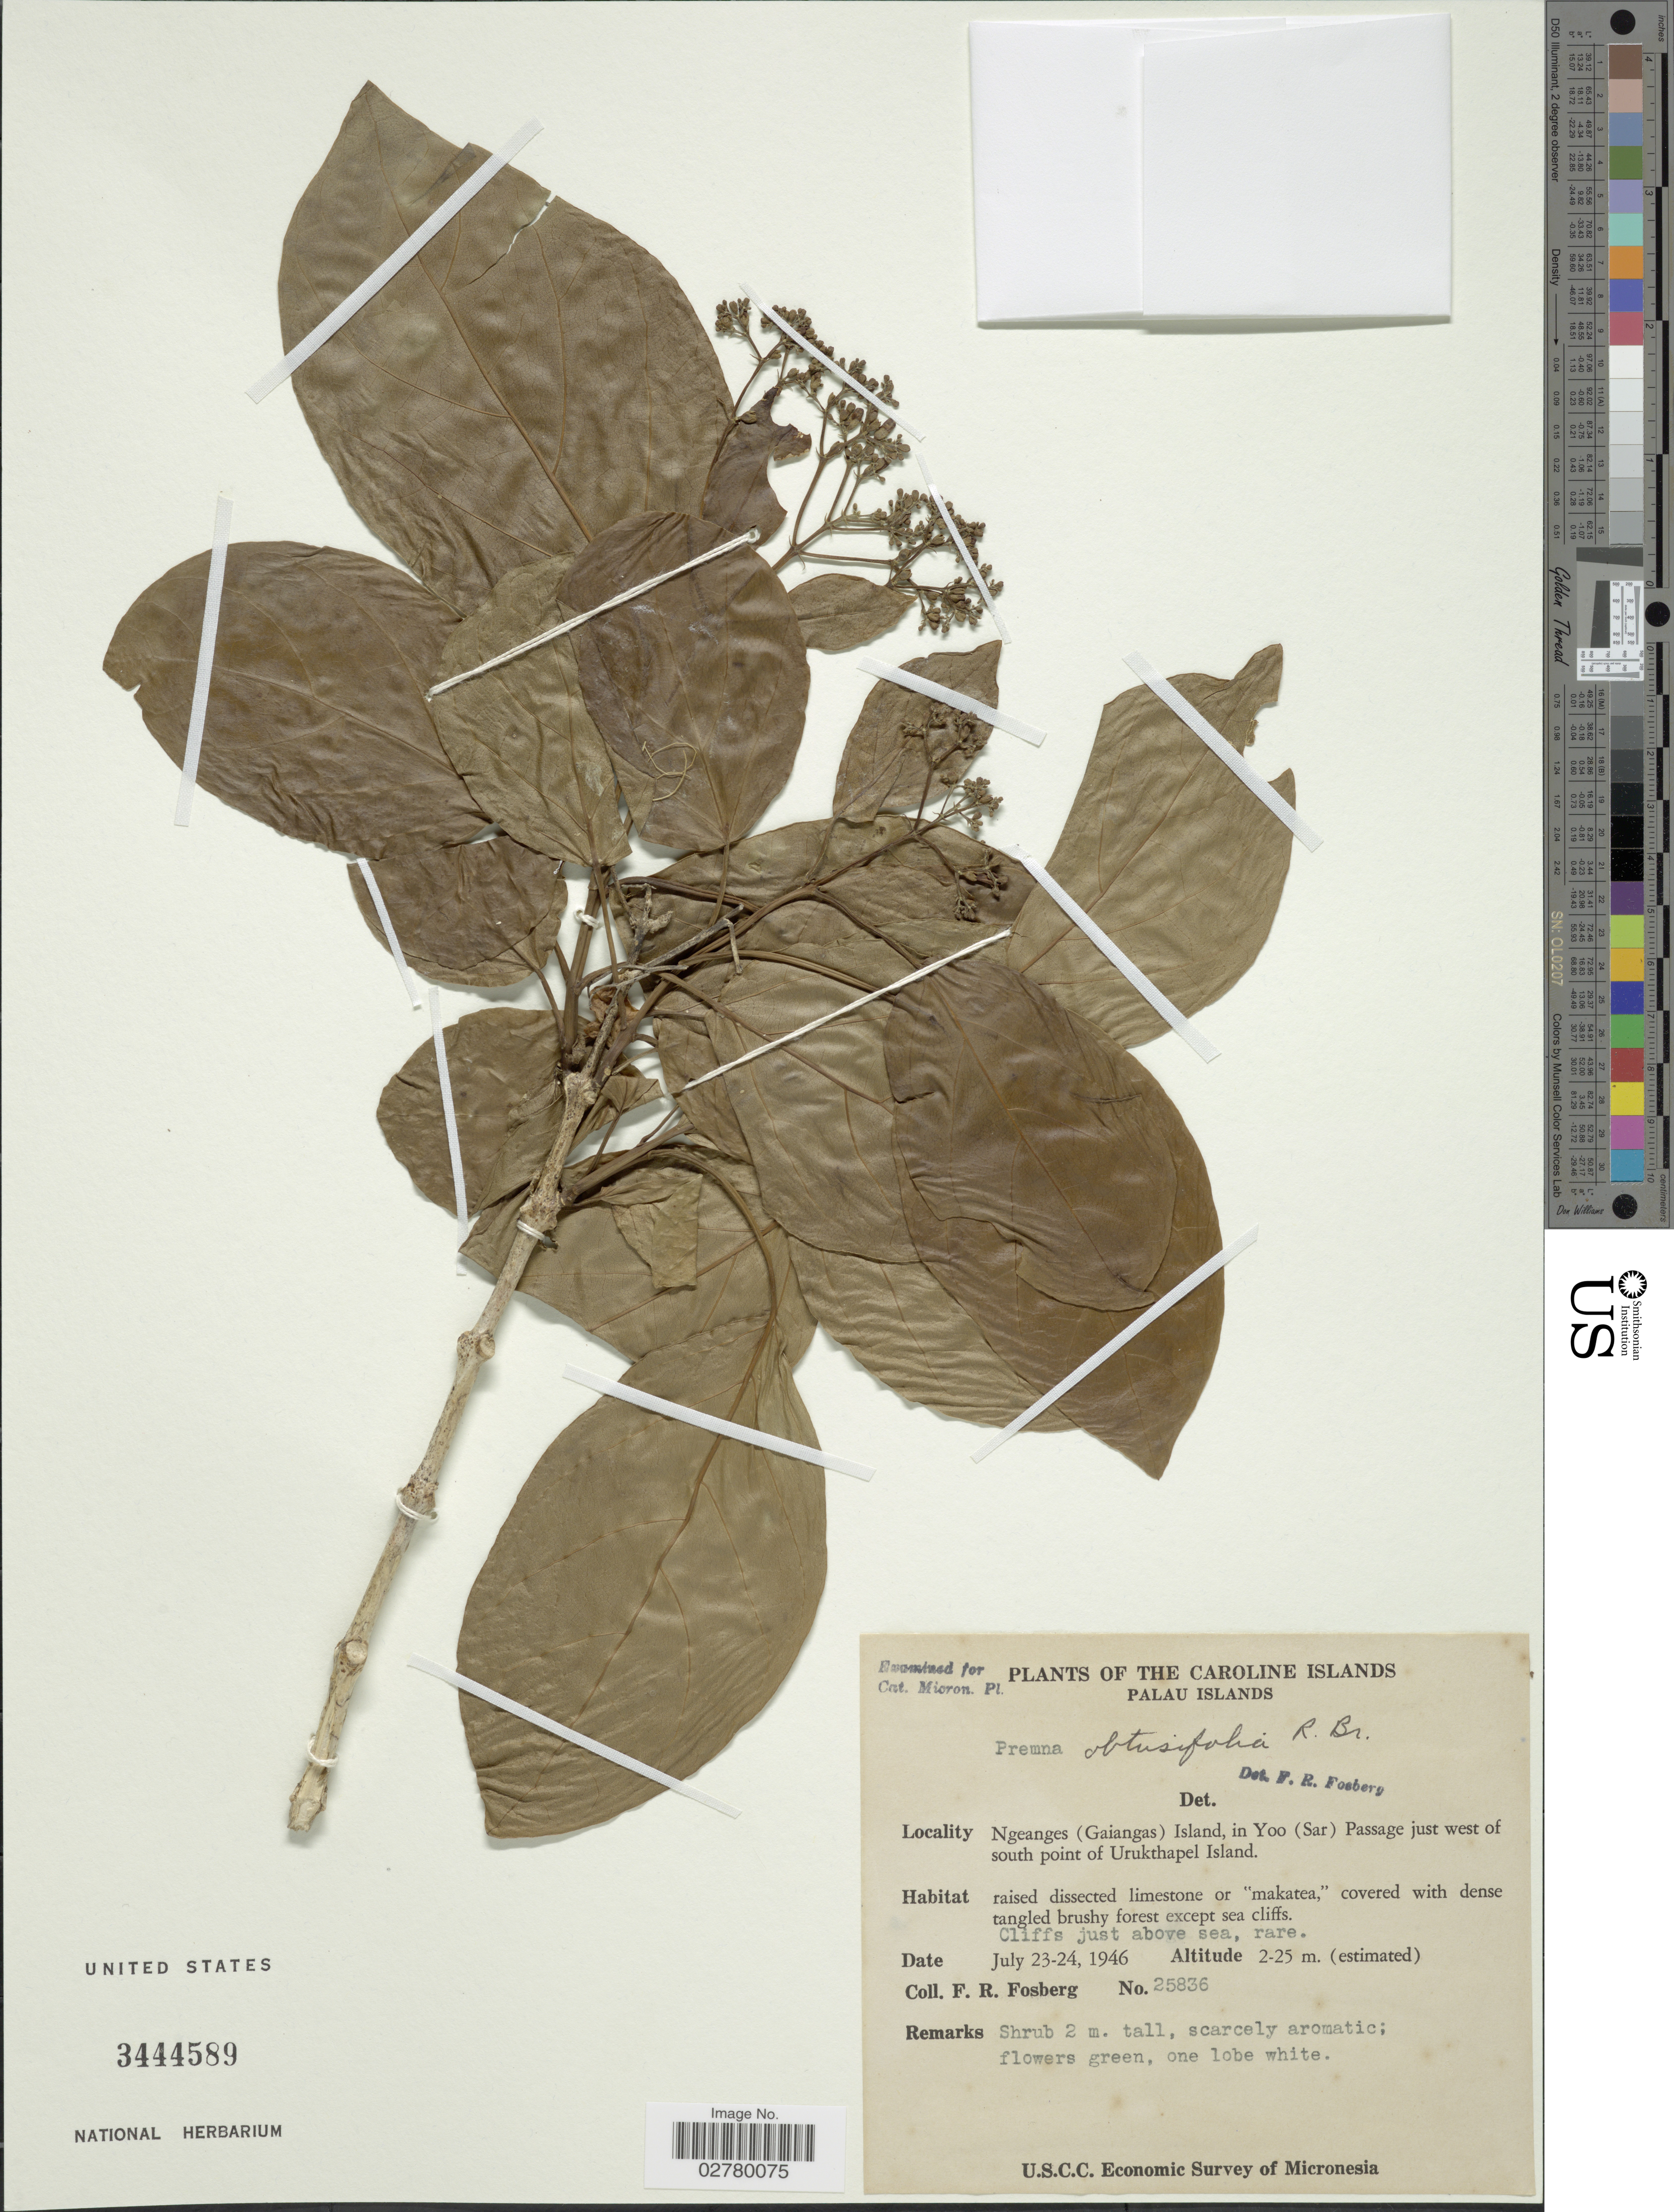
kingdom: Plantae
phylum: Tracheophyta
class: Magnoliopsida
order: Lamiales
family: Lamiaceae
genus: Premna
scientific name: Premna obtusifolia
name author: R. Br.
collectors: F. R. Fosberg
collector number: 25836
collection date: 1946-07-23/1946-07-24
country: Palau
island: Ngeanges (Gaiangas)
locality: The Caroline Islands. Palau Islands. Ngeanges (Gaiangas) Island, in Yoo (Sar) Passage just west of south point of Urukthapel Island.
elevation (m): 2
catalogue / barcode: US 3444589